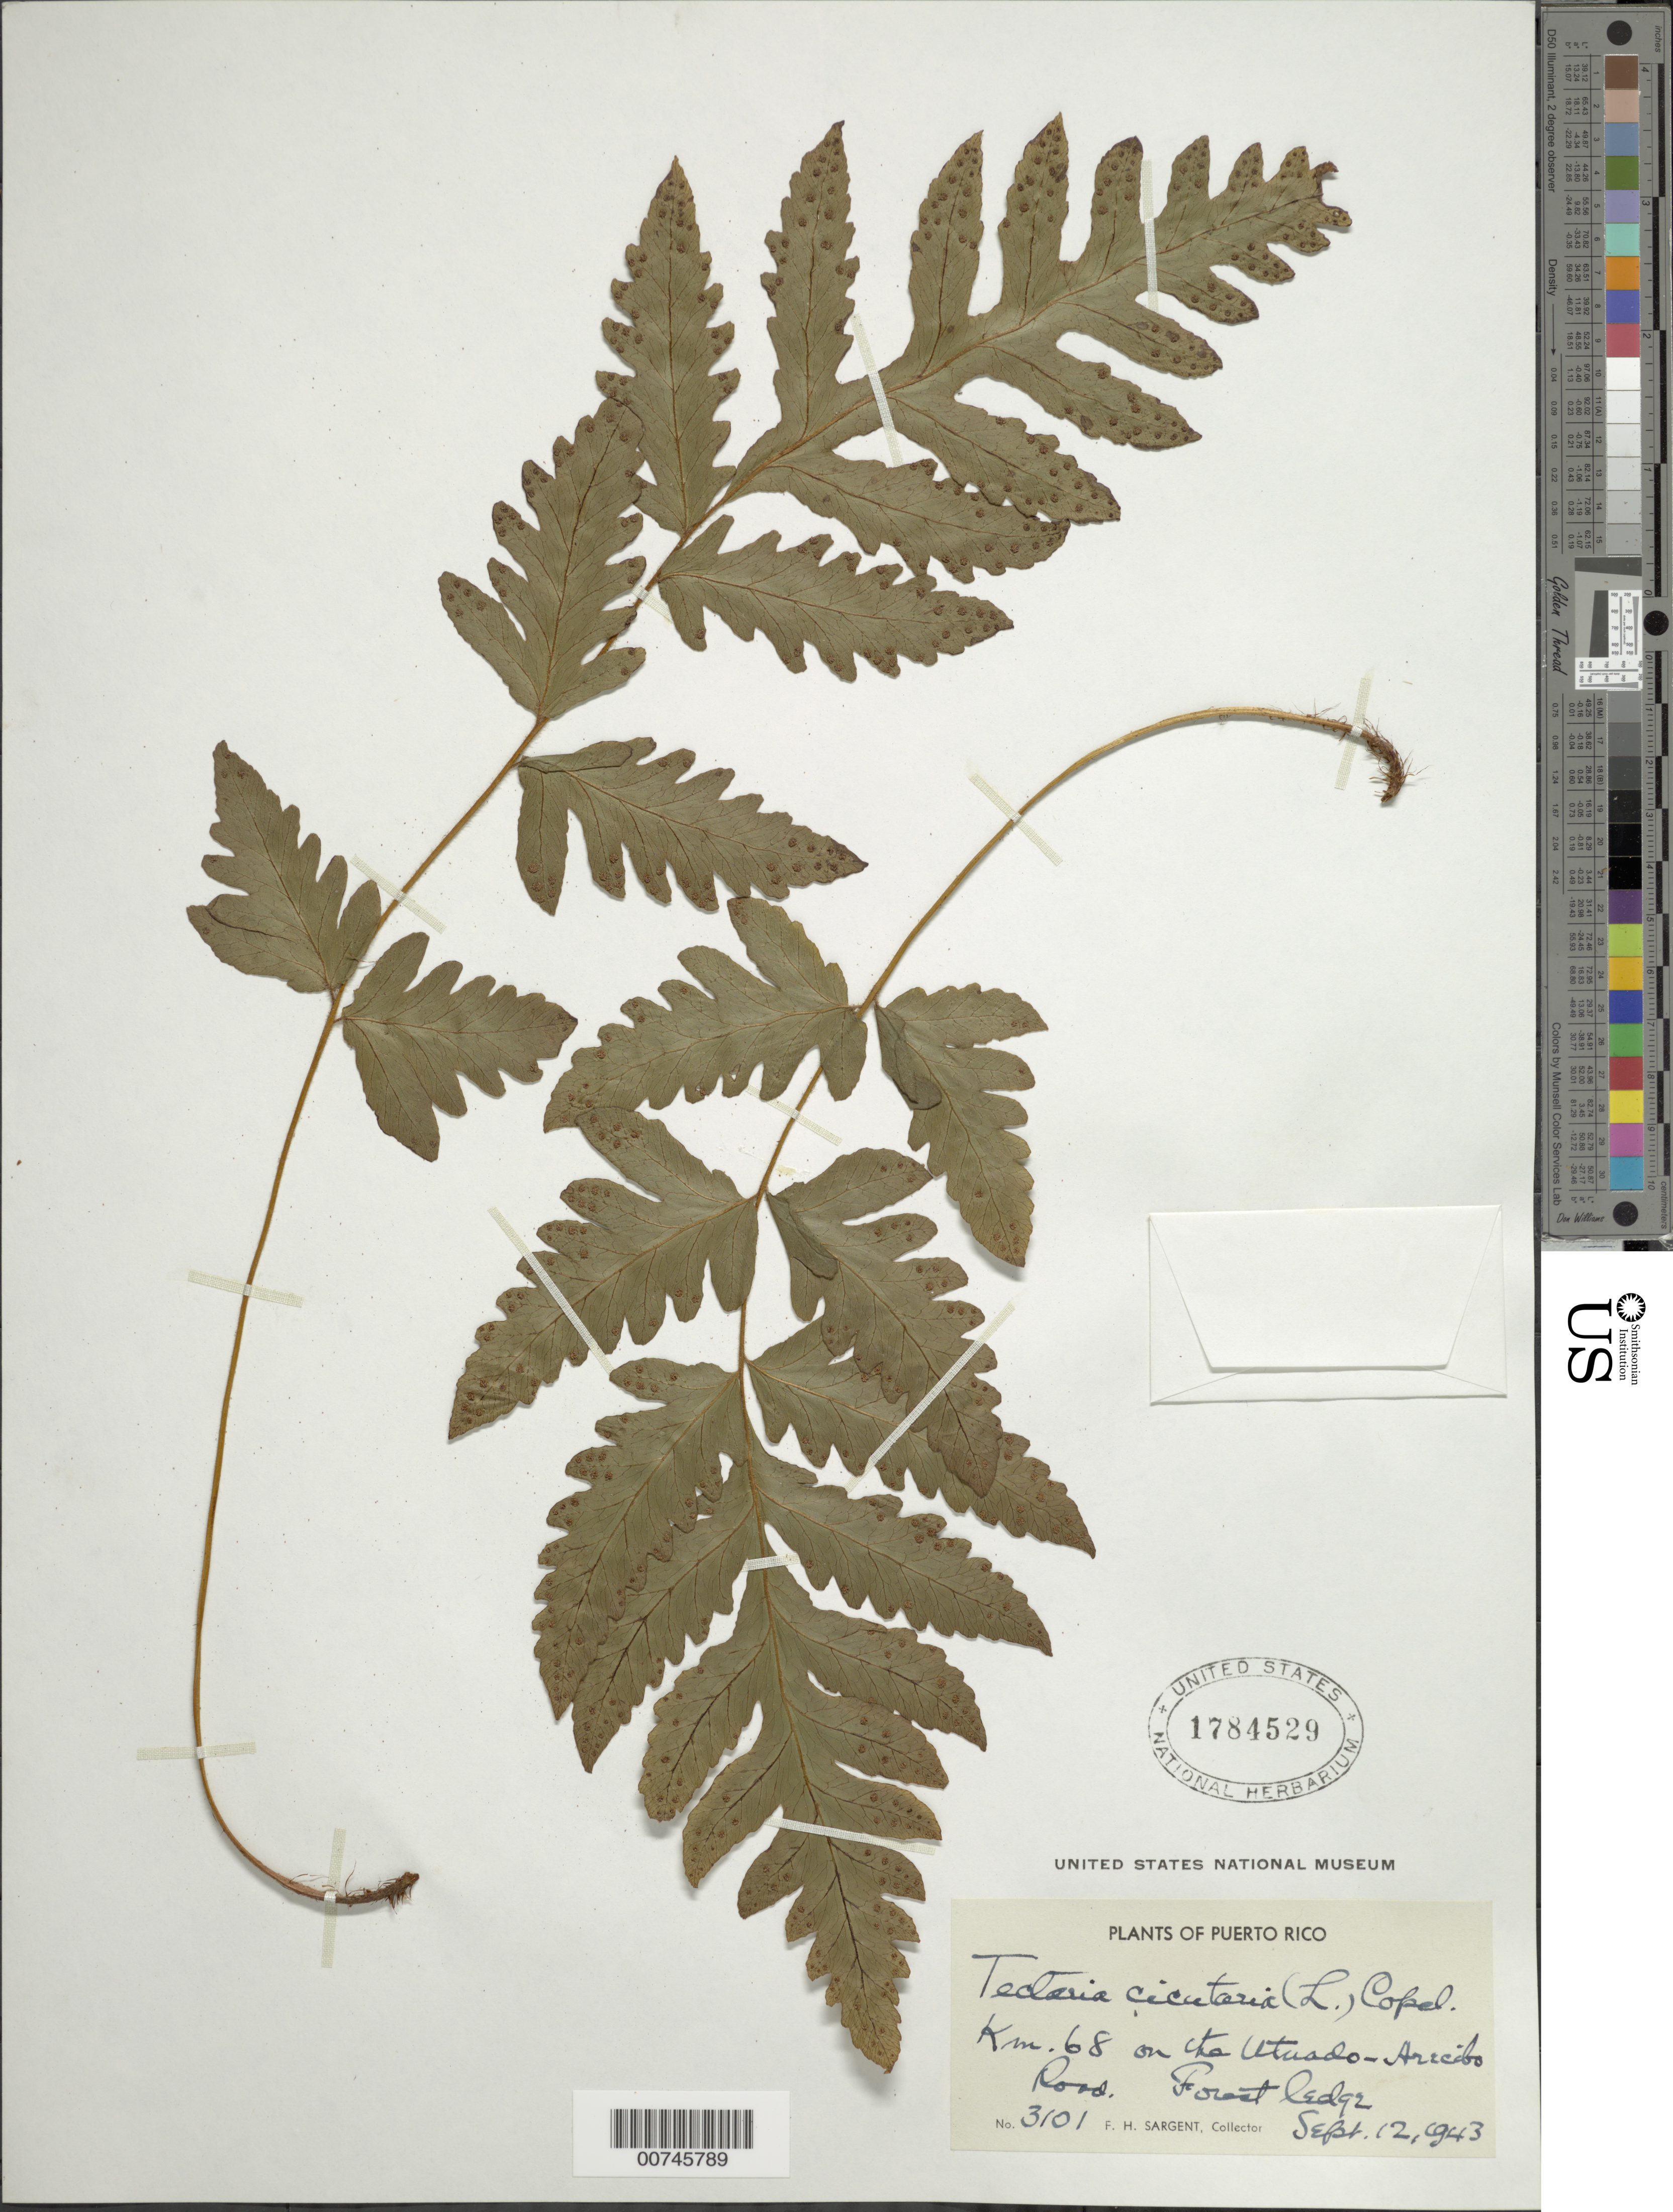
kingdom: Plantae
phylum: Tracheophyta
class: Polypodiopsida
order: Polypodiales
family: Tectariaceae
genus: Tectaria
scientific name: Tectaria cicutaria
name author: (L.) Copel.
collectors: F. H. Sargent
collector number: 3101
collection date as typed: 12 Sep 1943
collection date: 1943-09-12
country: Puerto Rico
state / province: Arecibo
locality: km 68 on The Utuado-Arecibo Road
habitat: Forest ledge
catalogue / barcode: US 1784529